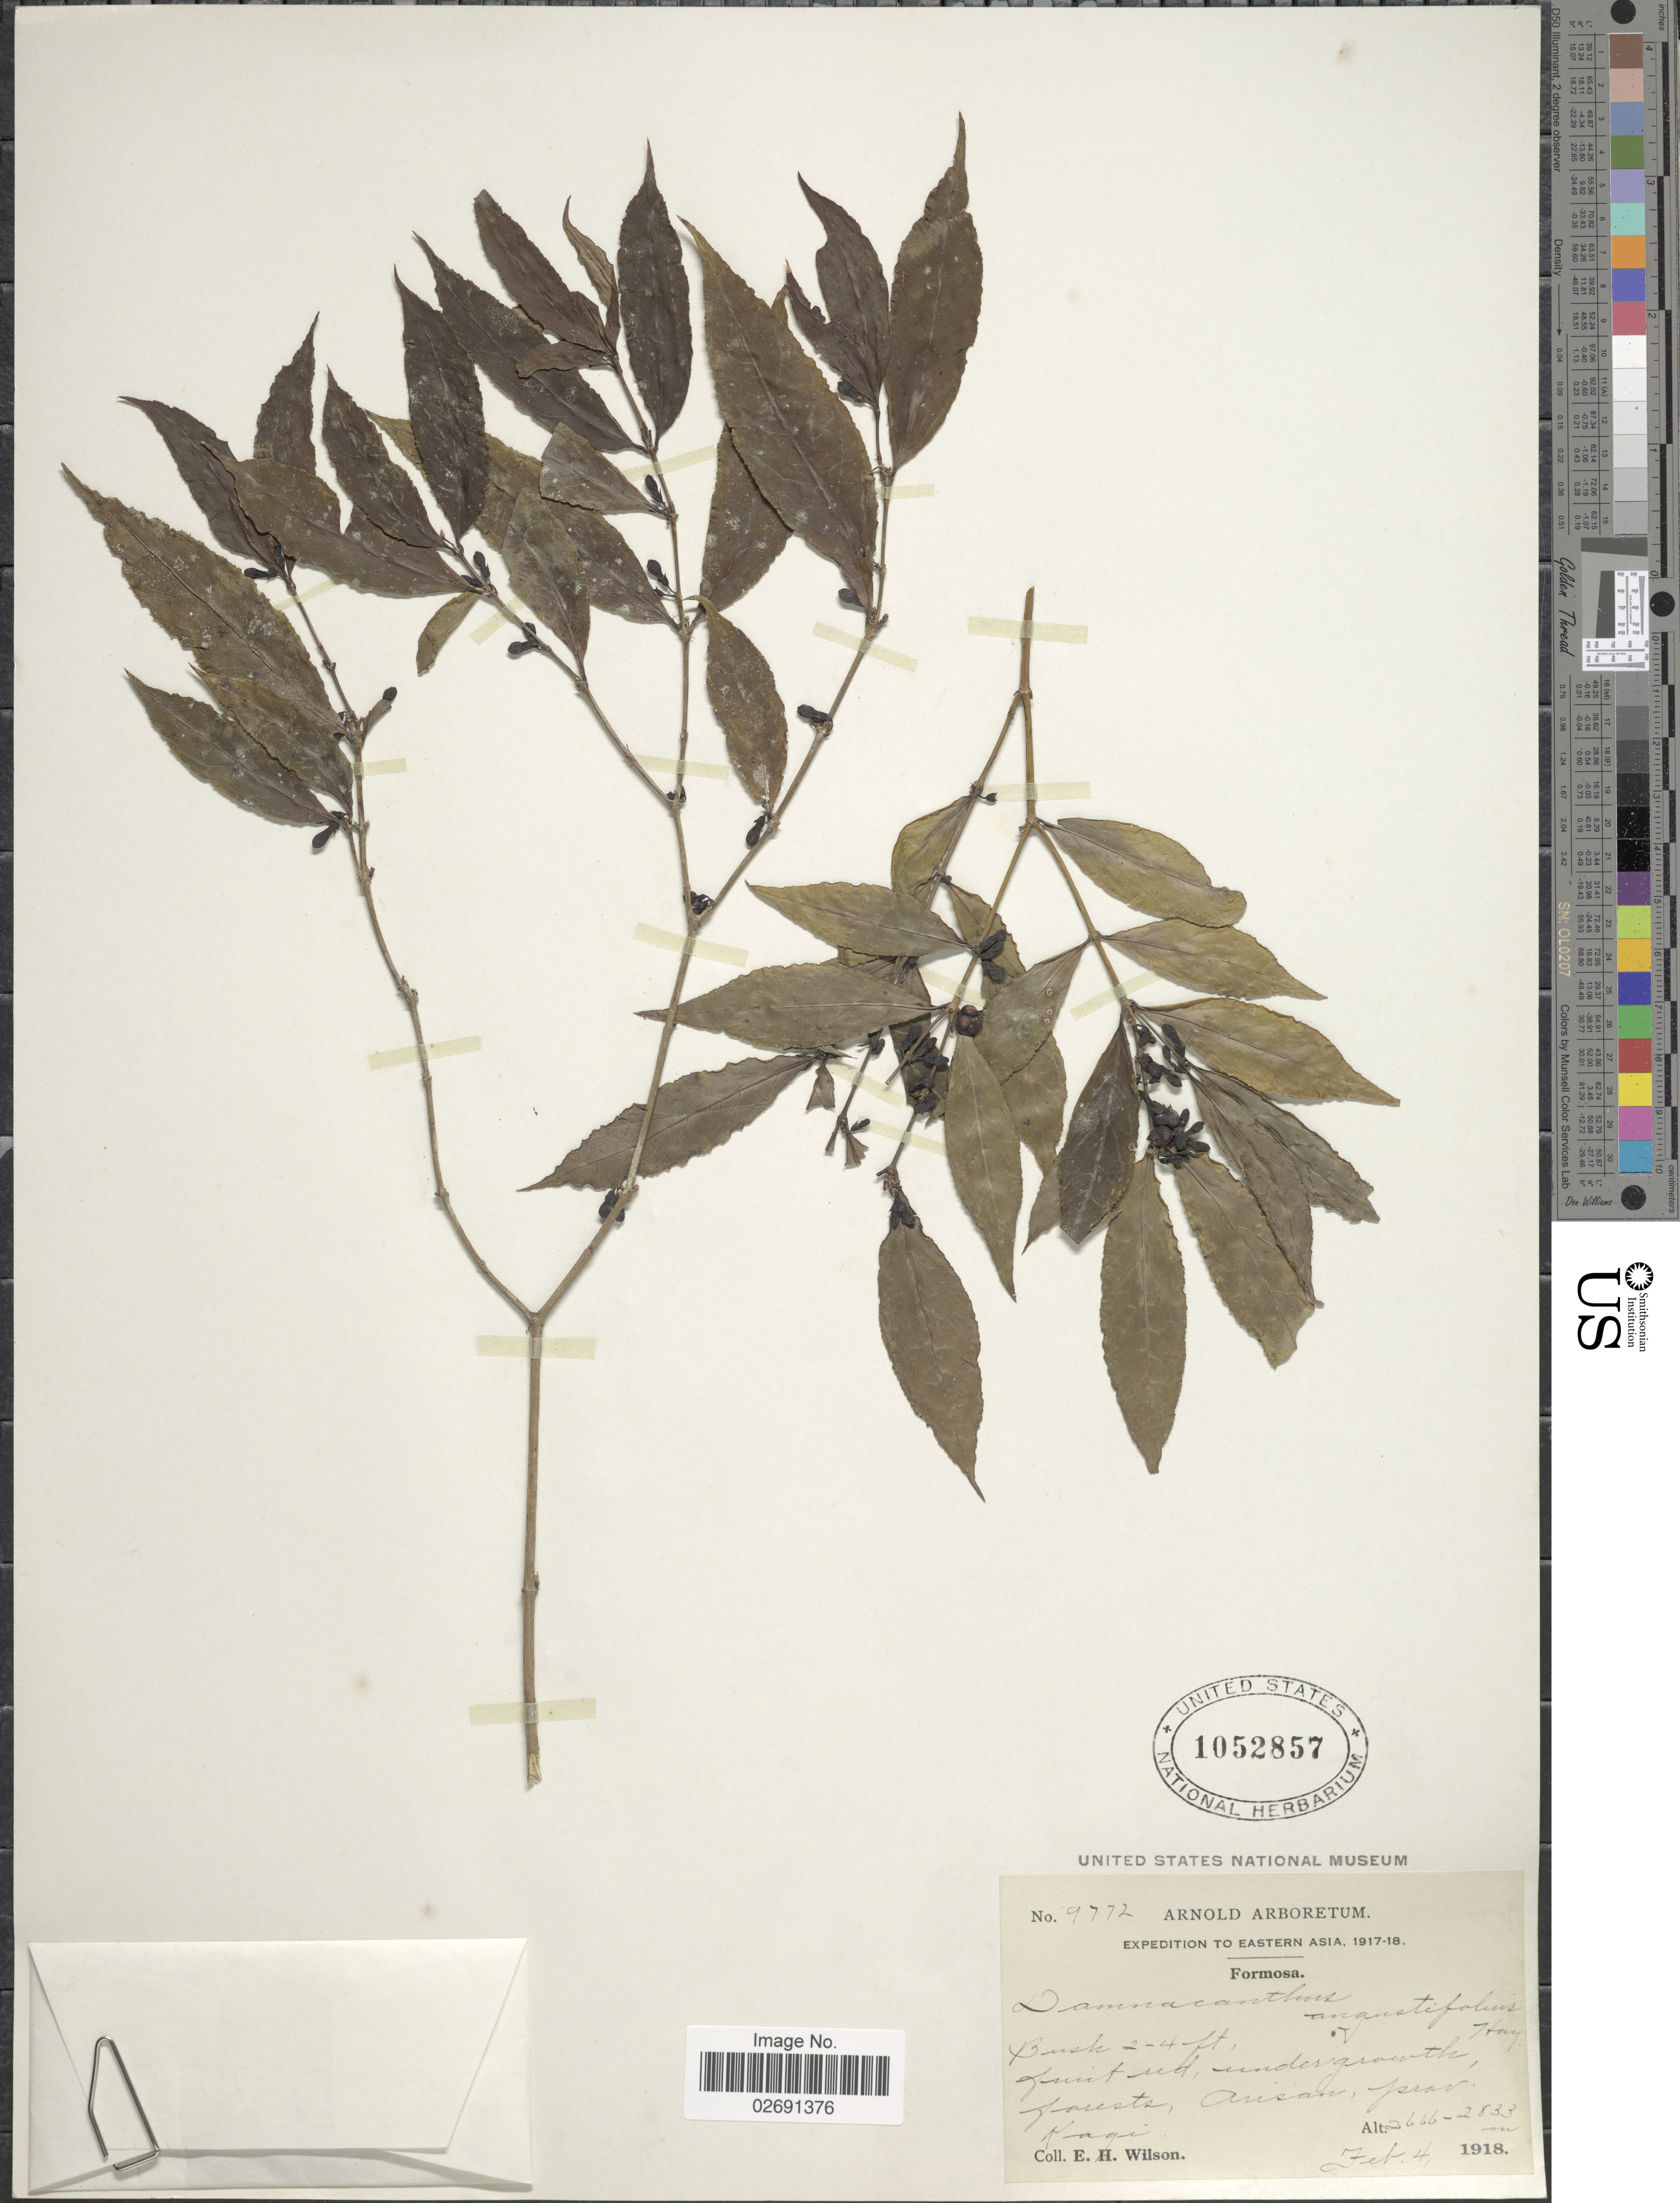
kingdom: Plantae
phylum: Tracheophyta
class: Magnoliopsida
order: Gentianales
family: Rubiaceae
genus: Damnacanthus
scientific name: Damnacanthus angustifolius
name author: Hayata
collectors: E. Wilson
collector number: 9772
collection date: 1918-02-04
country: Taiwan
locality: Formosa, Eastern Asia, Anisan, prov. Kagi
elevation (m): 2666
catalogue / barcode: US 1052857